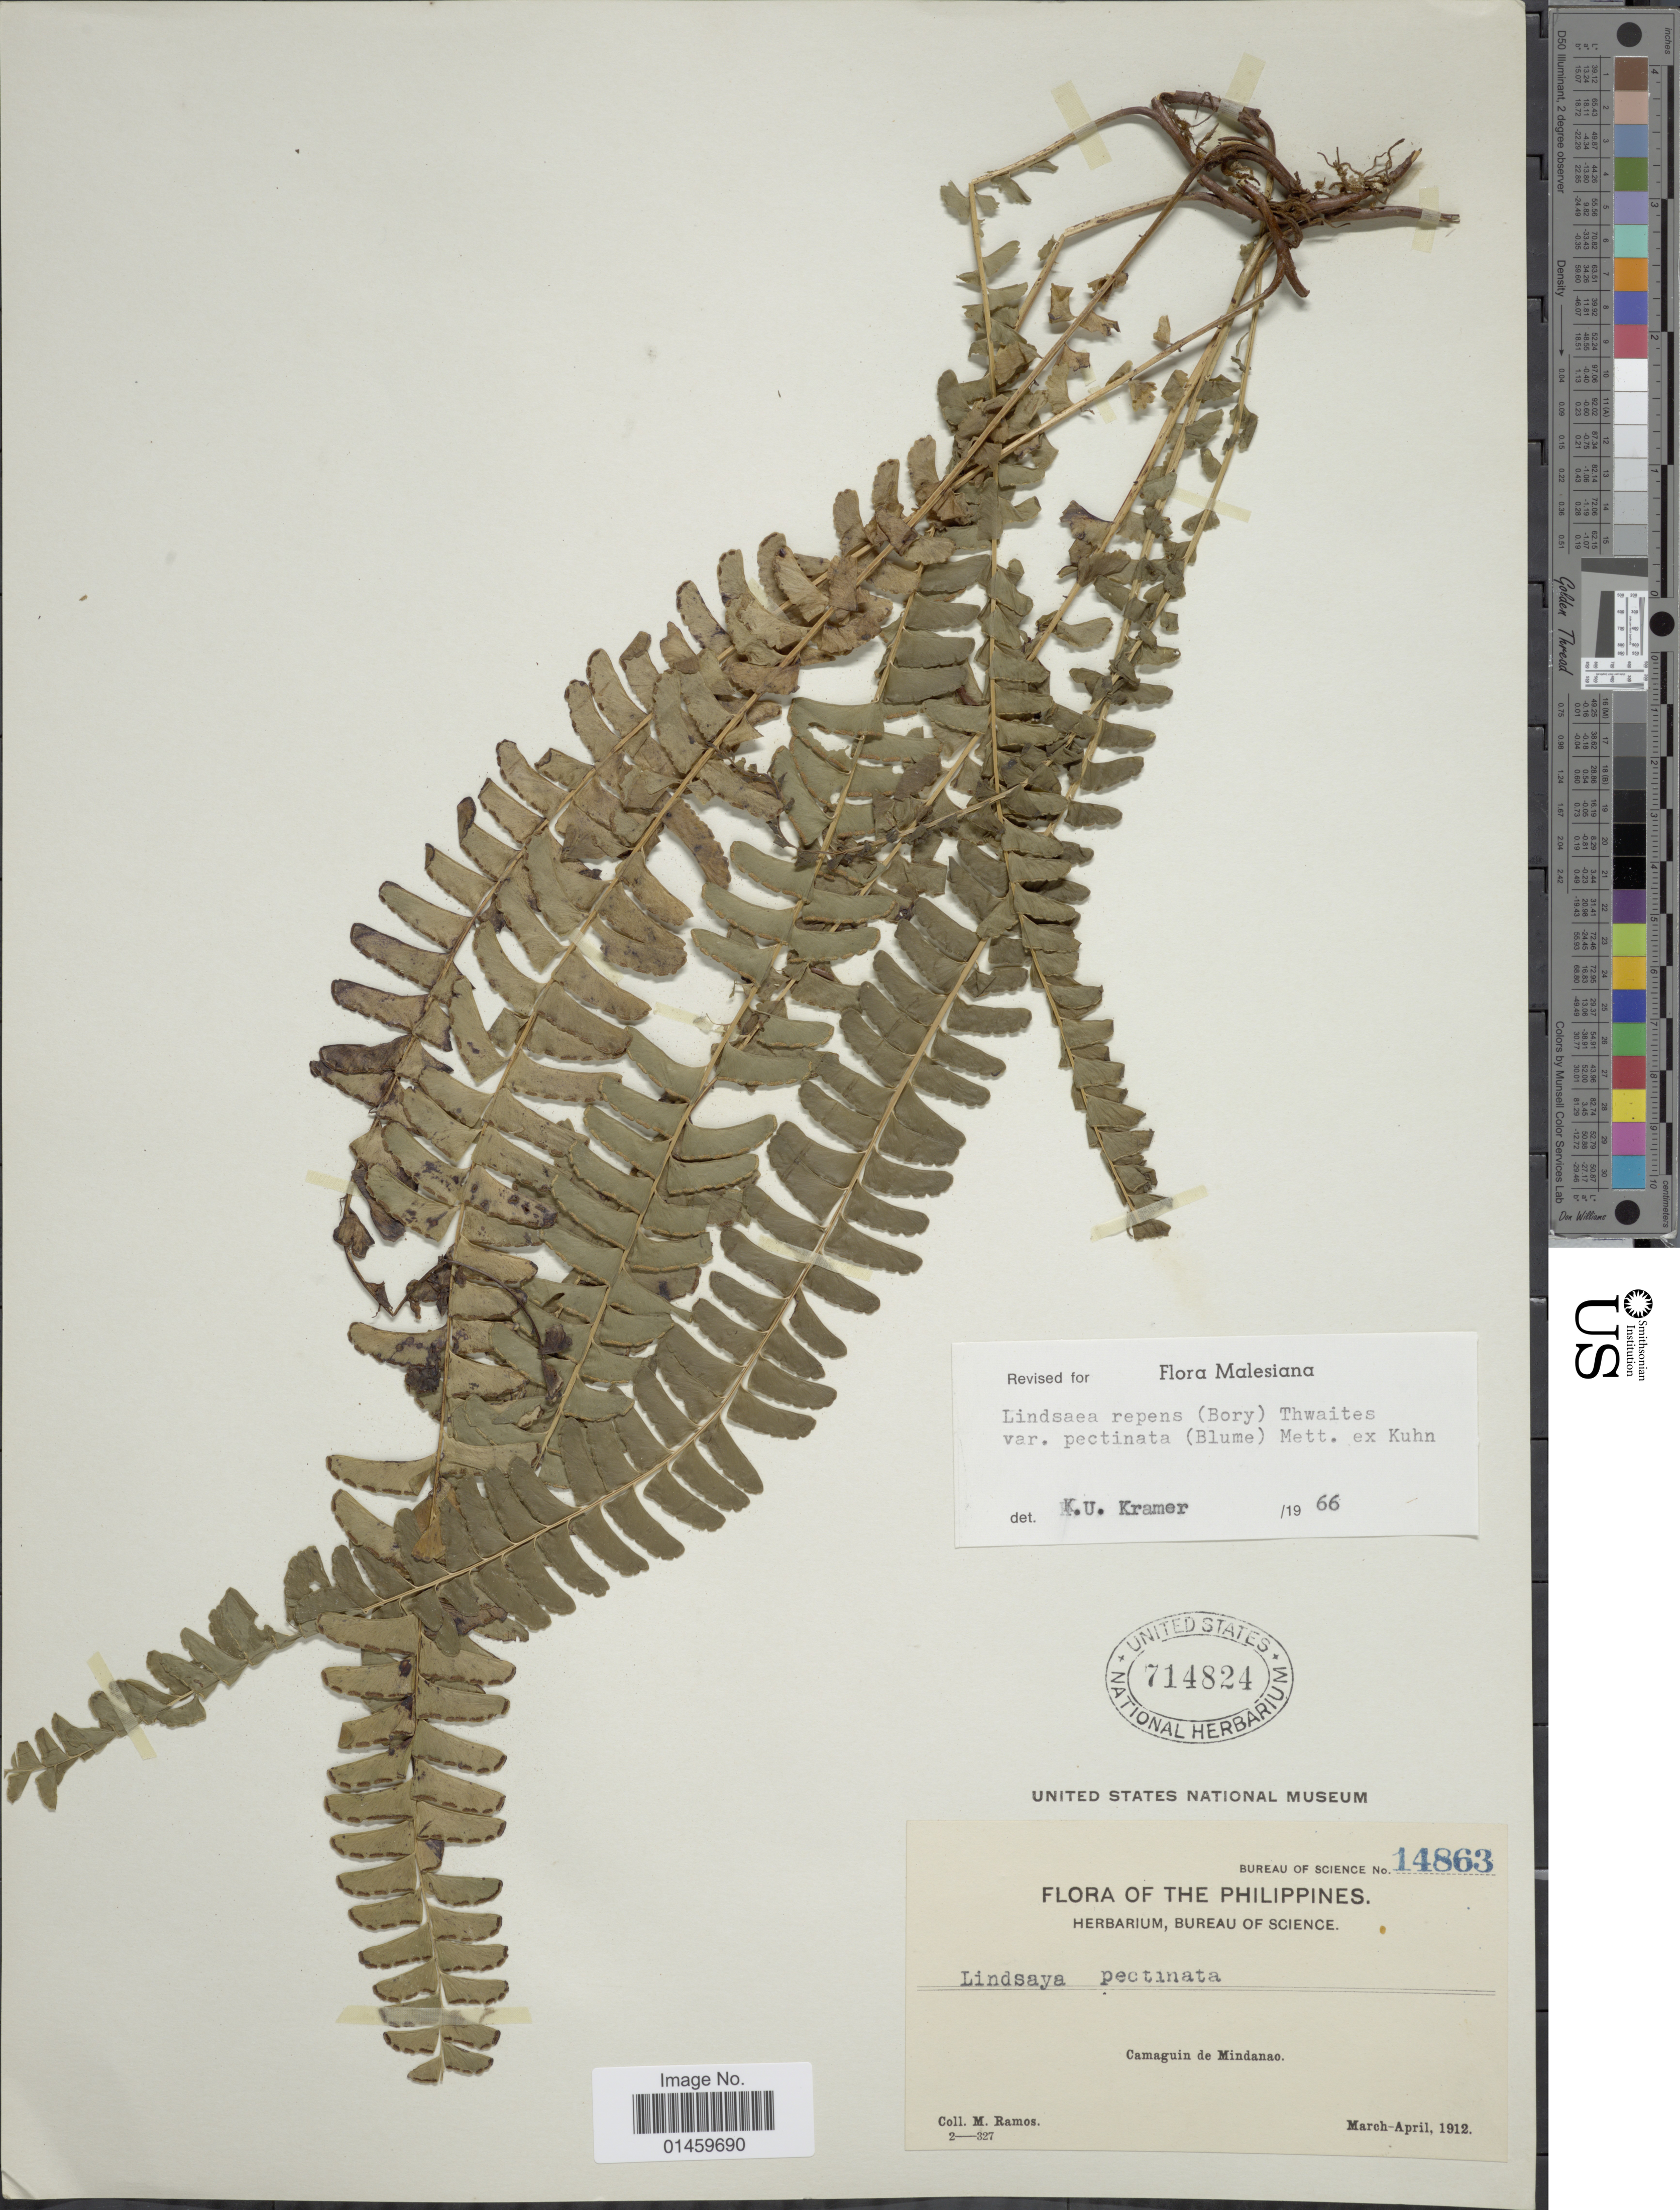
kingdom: Plantae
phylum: Tracheophyta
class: Polypodiopsida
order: Polypodiales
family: Lindsaeaceae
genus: Lindsaea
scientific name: Lindsaea repens var. pectinata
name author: (Blume) Mett.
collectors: M. Ramos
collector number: Bureau of Science 14863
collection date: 1912-03/1912-04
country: Philippines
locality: Camaguin de Mindanao.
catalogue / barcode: US 714824